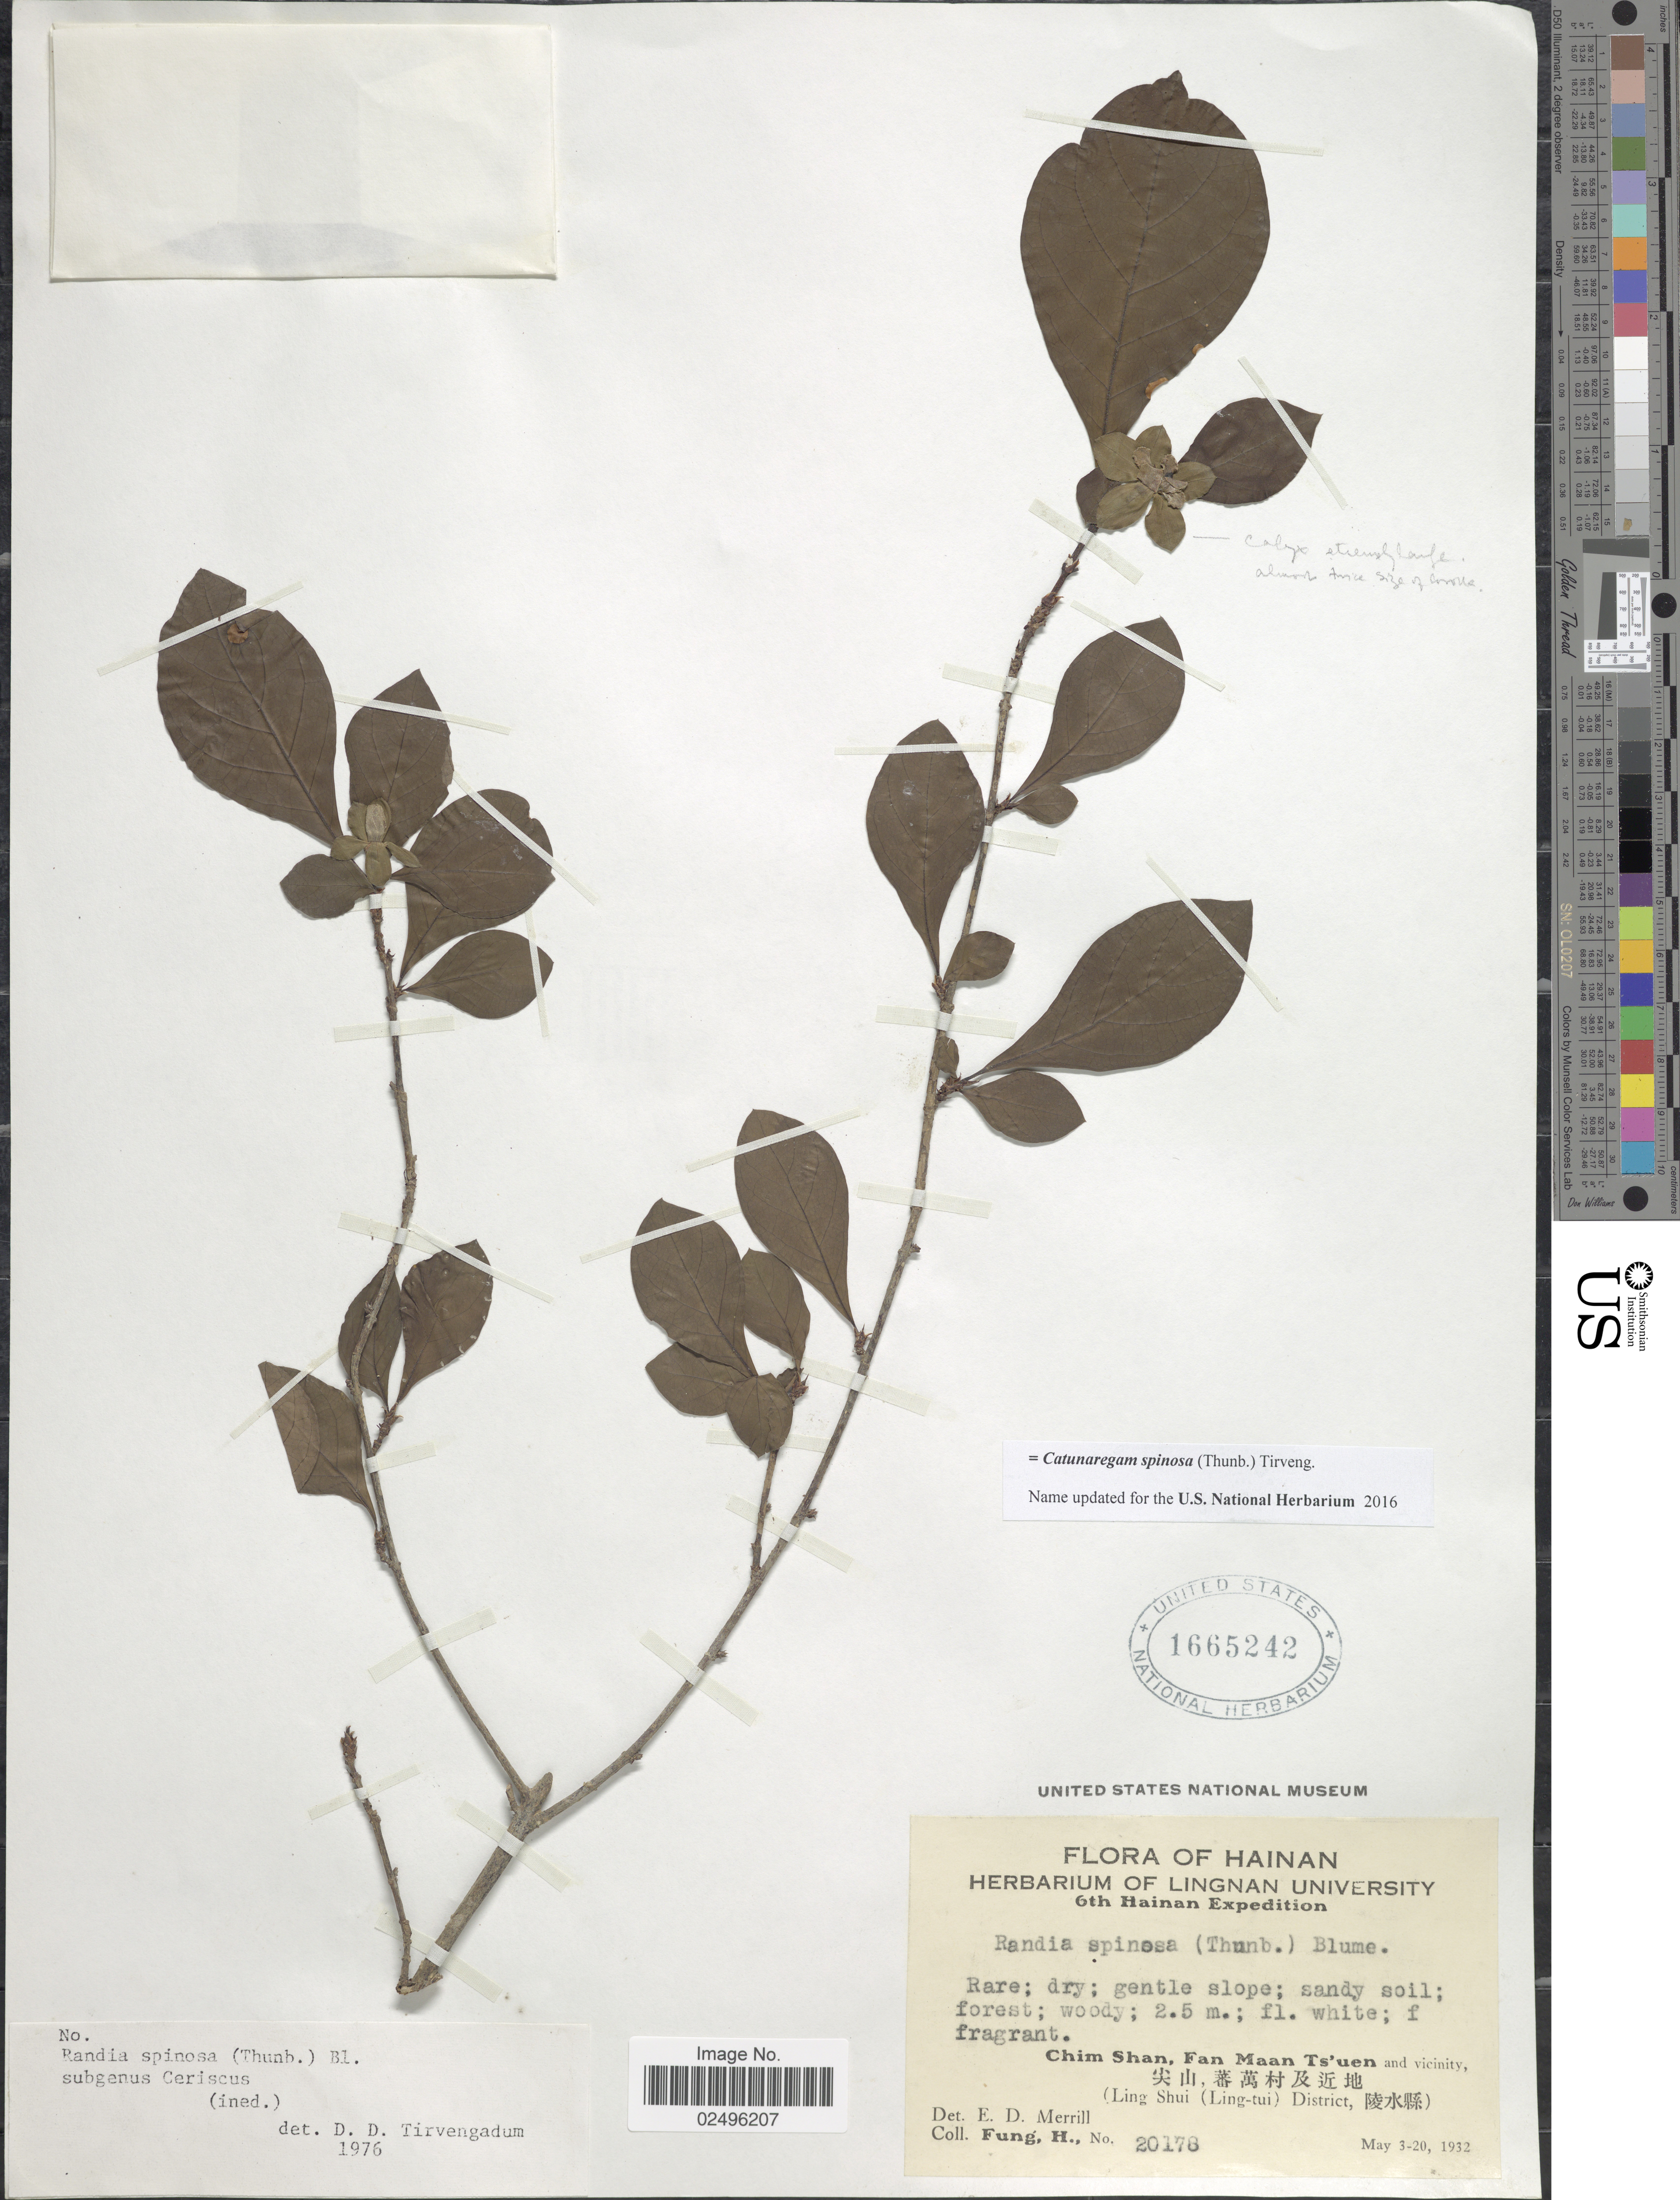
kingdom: Plantae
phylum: Tracheophyta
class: Magnoliopsida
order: Gentianales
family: Rubiaceae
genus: Catunaregam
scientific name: Catunaregam spinosa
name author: (Thunb.) Tirveng.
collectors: H. Fung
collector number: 20178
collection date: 1932-05-03/1932-05-20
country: China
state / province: Hainan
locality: Chim Shan, Fan Maan Ts'uen and vicinity (Ling Shui (Ling-tui) District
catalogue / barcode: US 1665242